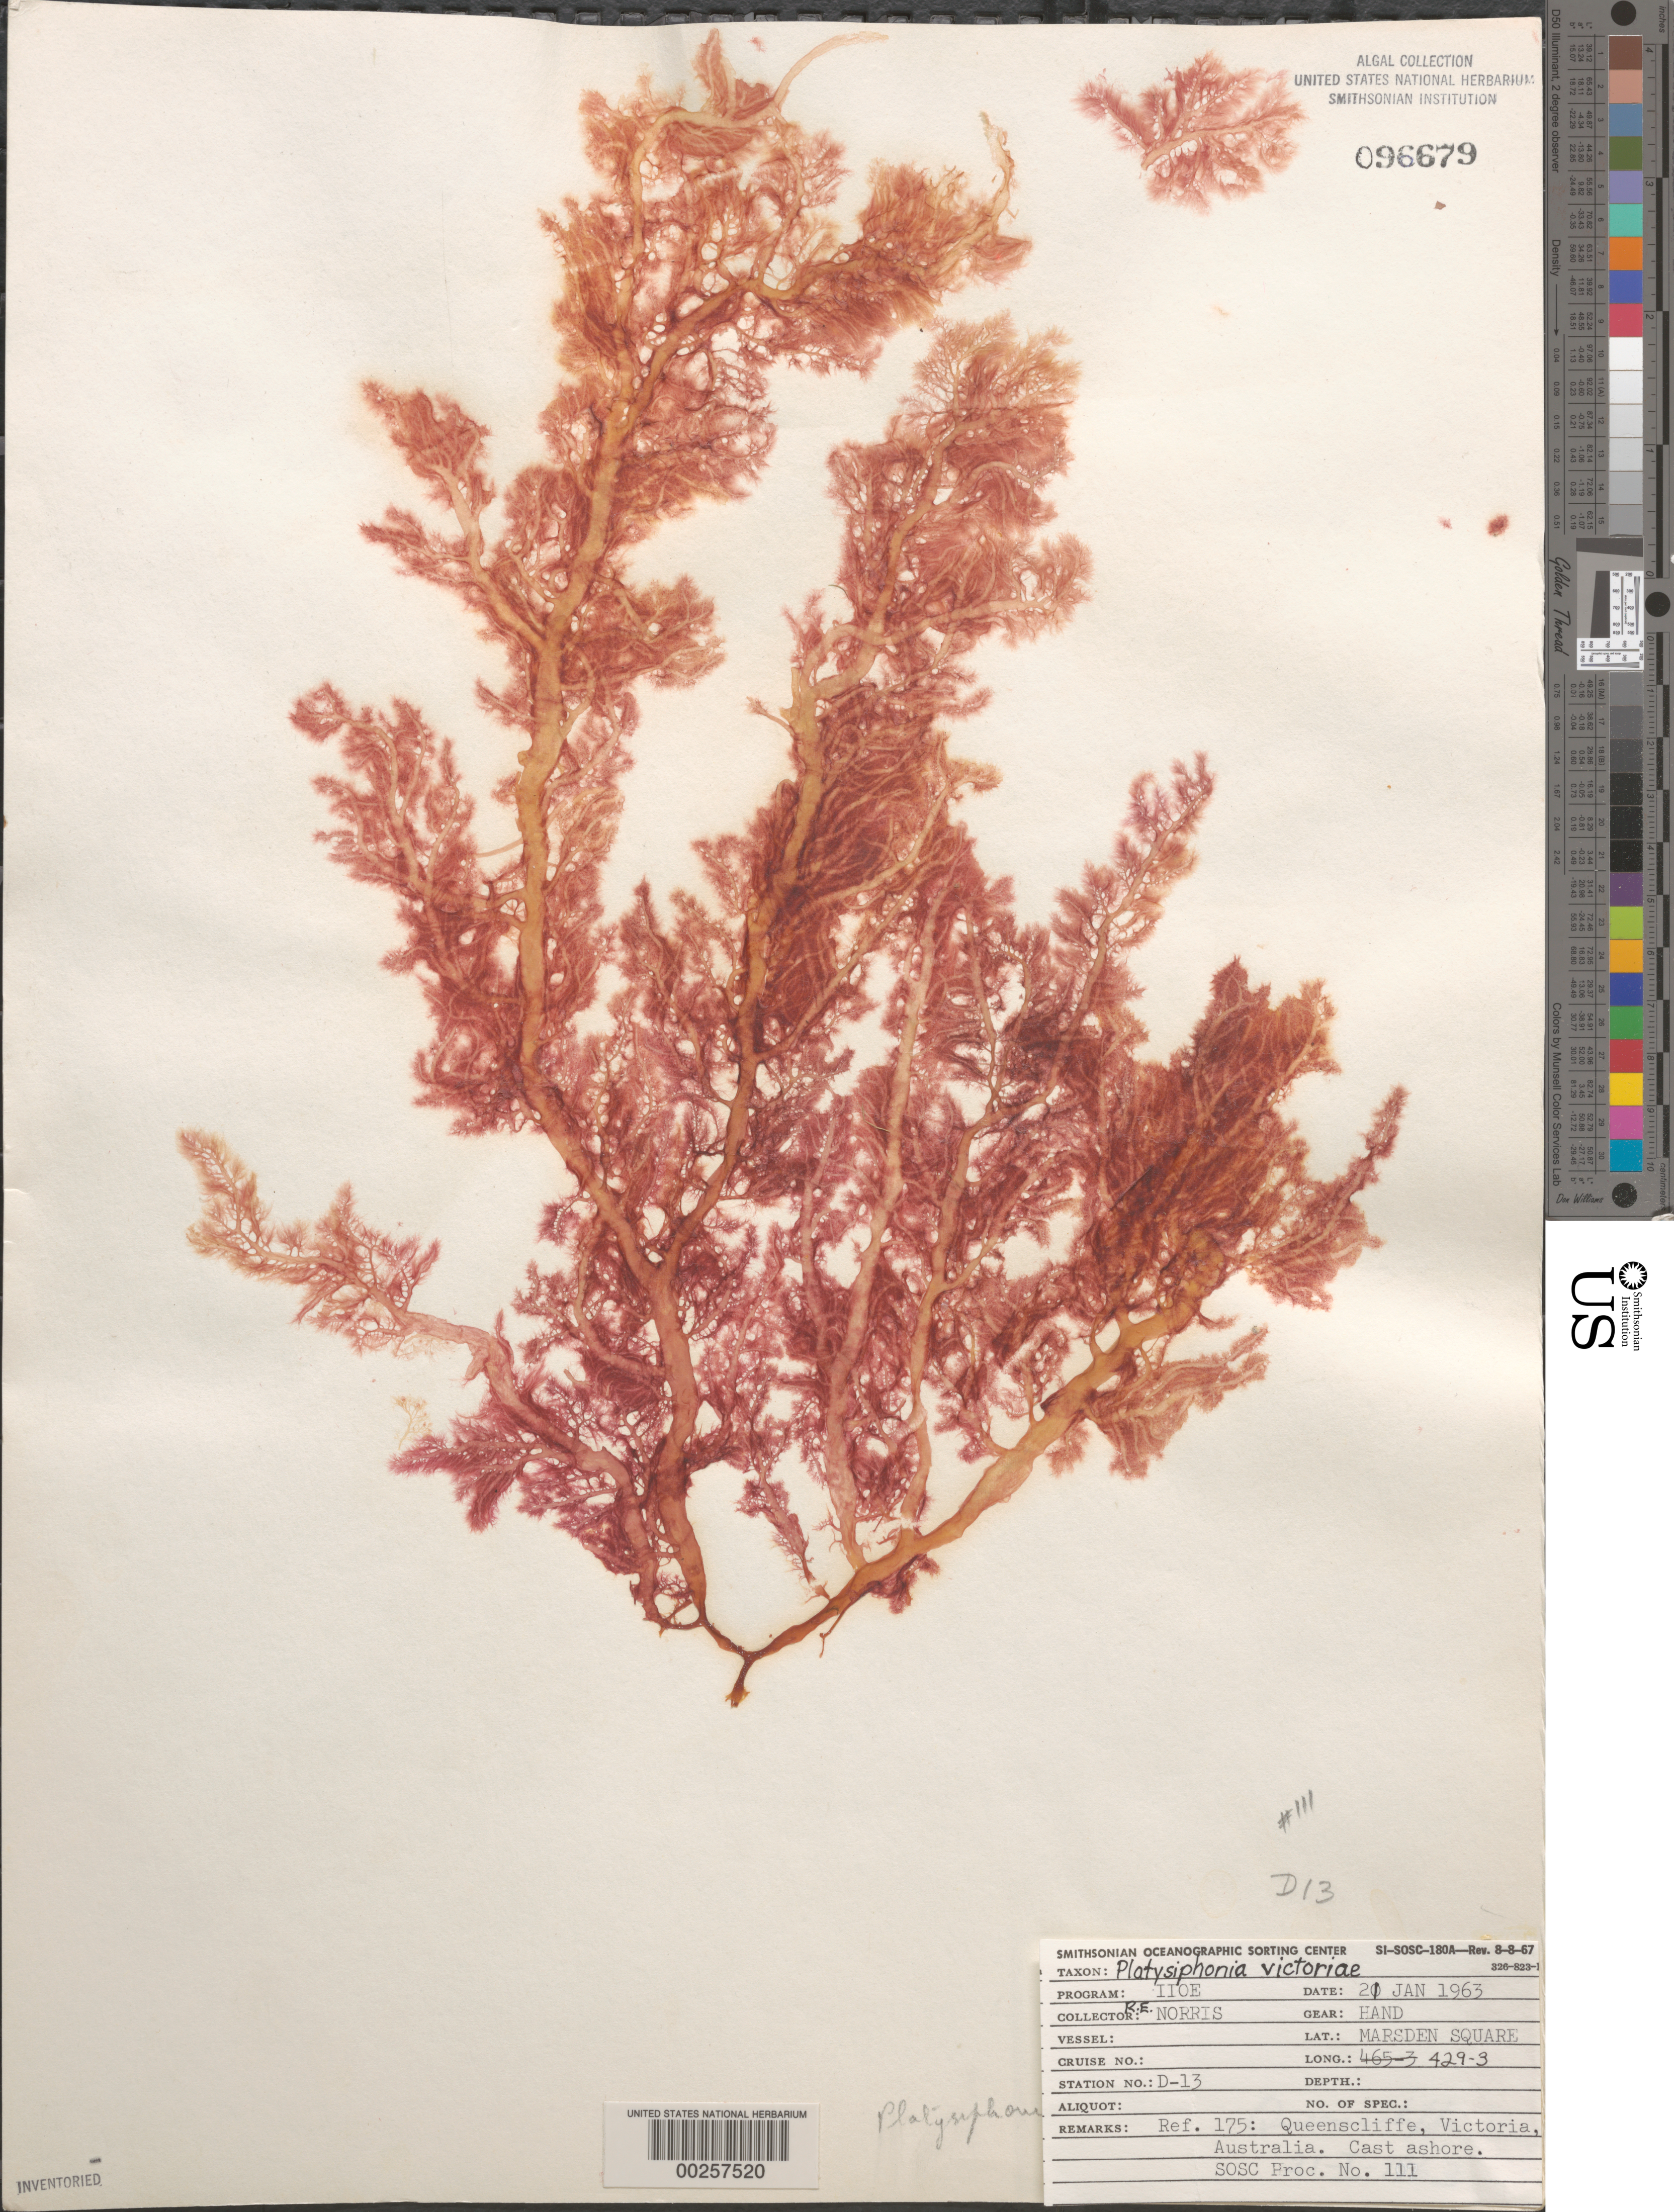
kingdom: Plantae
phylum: Rhodophyta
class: Florideophyceae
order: Ceramiales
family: Sarcomeniaceae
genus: Platysiphonia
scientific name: Platysiphonia victoriae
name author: (Harv. ex J. Agardh) Womersley & Shepley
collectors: R. E. Norris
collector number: Station D-13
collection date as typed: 21 Jan 1963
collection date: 1963-01-21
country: Australia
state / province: Victoria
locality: Queenscliffe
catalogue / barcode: US 96679